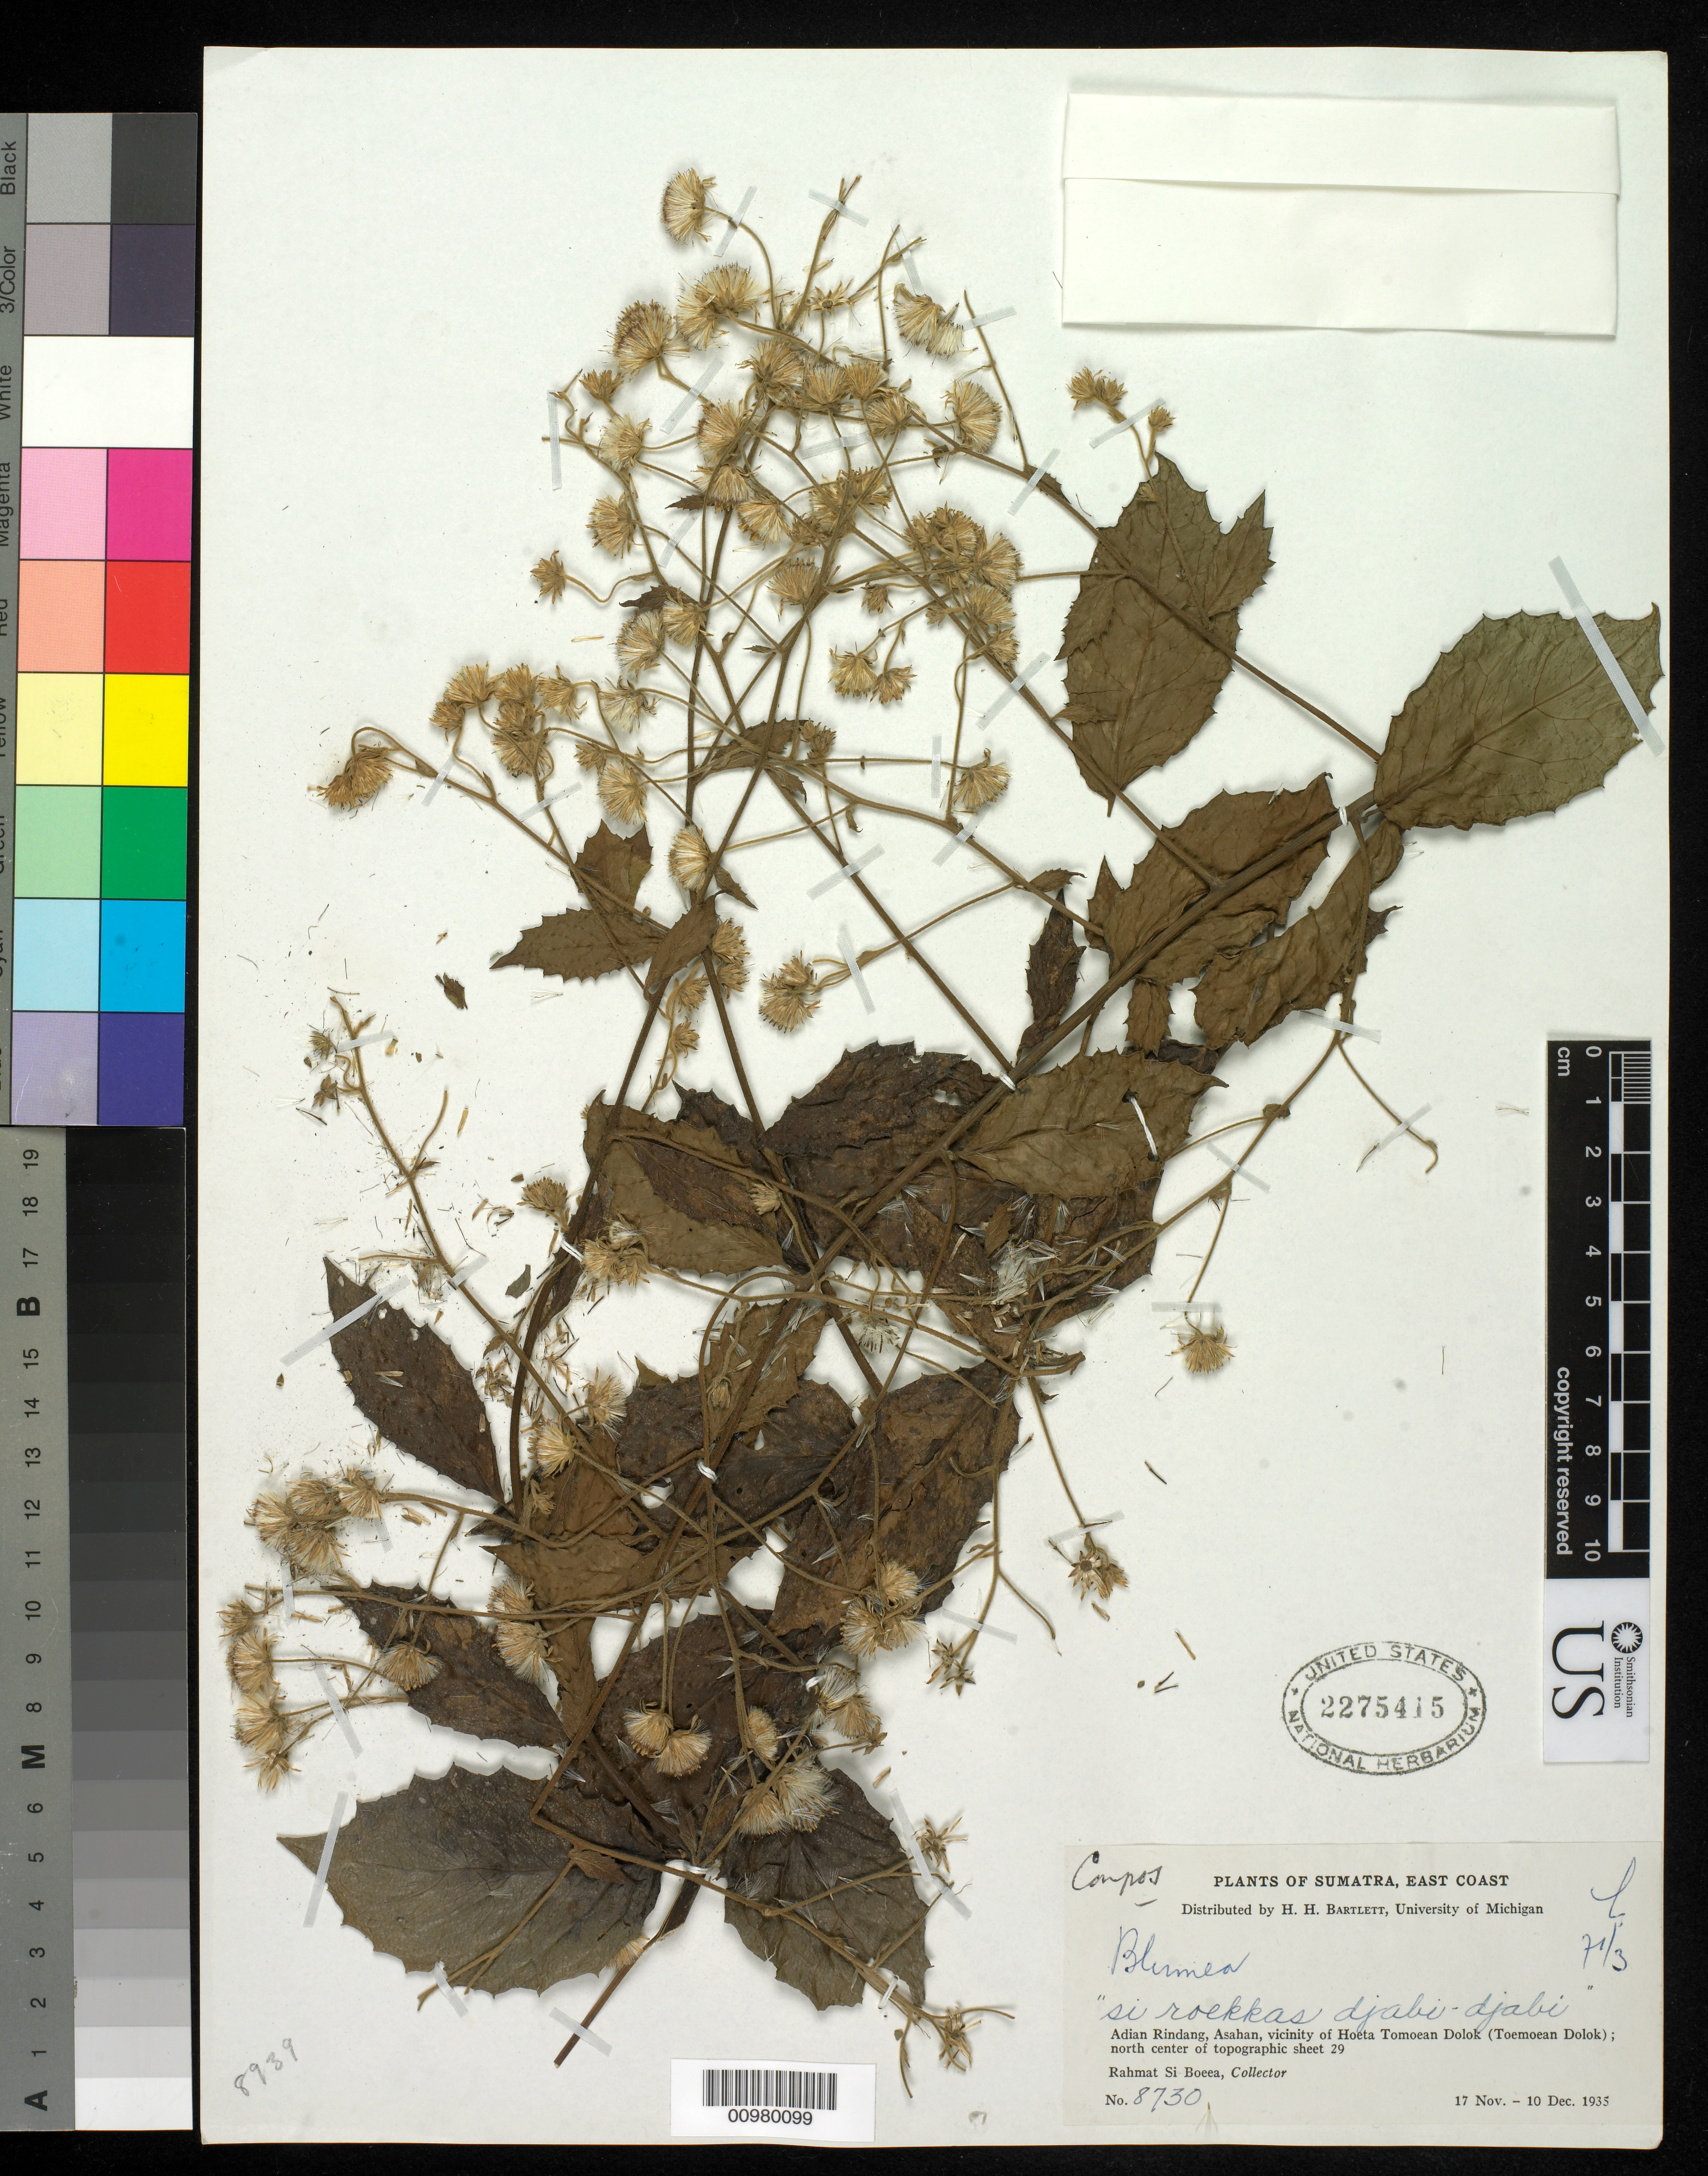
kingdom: Plantae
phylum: Tracheophyta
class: Magnoliopsida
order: Asterales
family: Asteraceae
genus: Blumea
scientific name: Blumea sp.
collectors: Rahmat Si Boeea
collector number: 8730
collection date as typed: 17 Nov 1935 to 10 Dec 1935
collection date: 1935-11-17/1935-12-10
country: Indonesia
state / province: Sumatra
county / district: Aceh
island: Sumatra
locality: Adian Rindang, Asahan, vicinity of Hoeta Tomoean Dolok (Toemoean Dolok)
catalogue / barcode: US 2275415